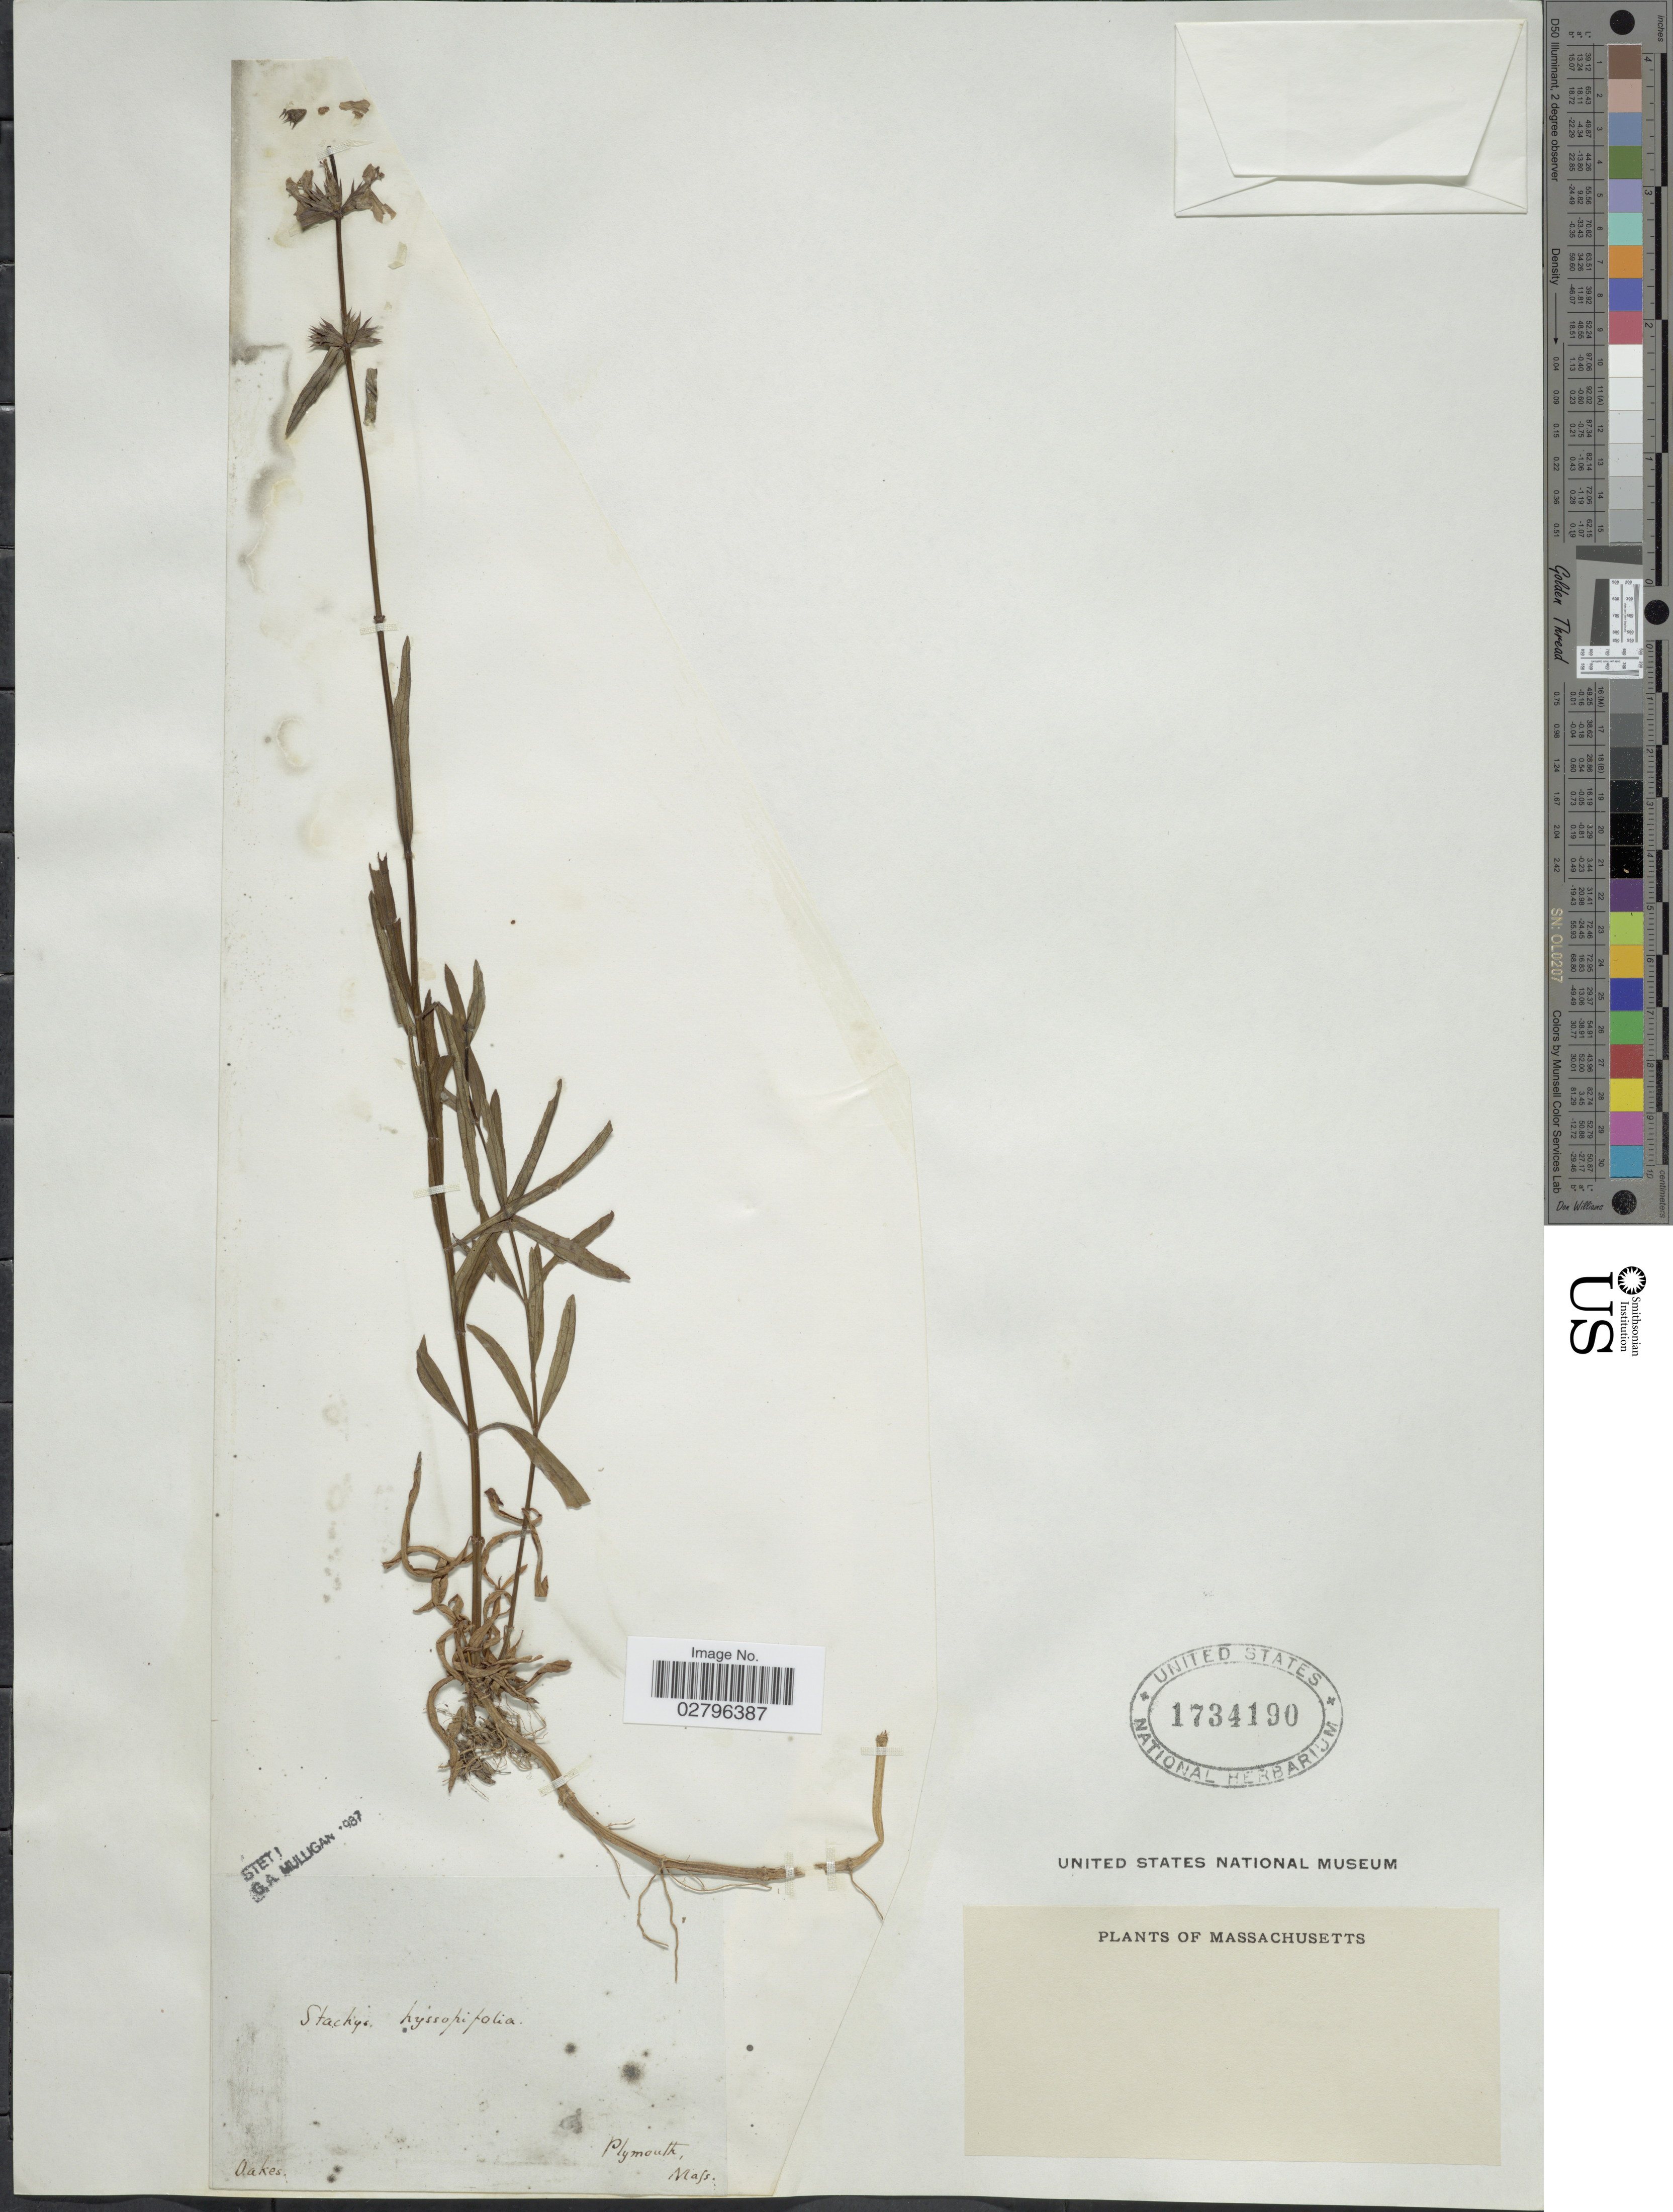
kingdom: Plantae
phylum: Tracheophyta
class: Magnoliopsida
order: Lamiales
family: Lamiaceae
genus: Stachys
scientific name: Stachys hyssopifolia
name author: Michx.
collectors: -. Oakes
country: United States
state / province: Massachusetts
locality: Plymouth.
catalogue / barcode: US 1734190